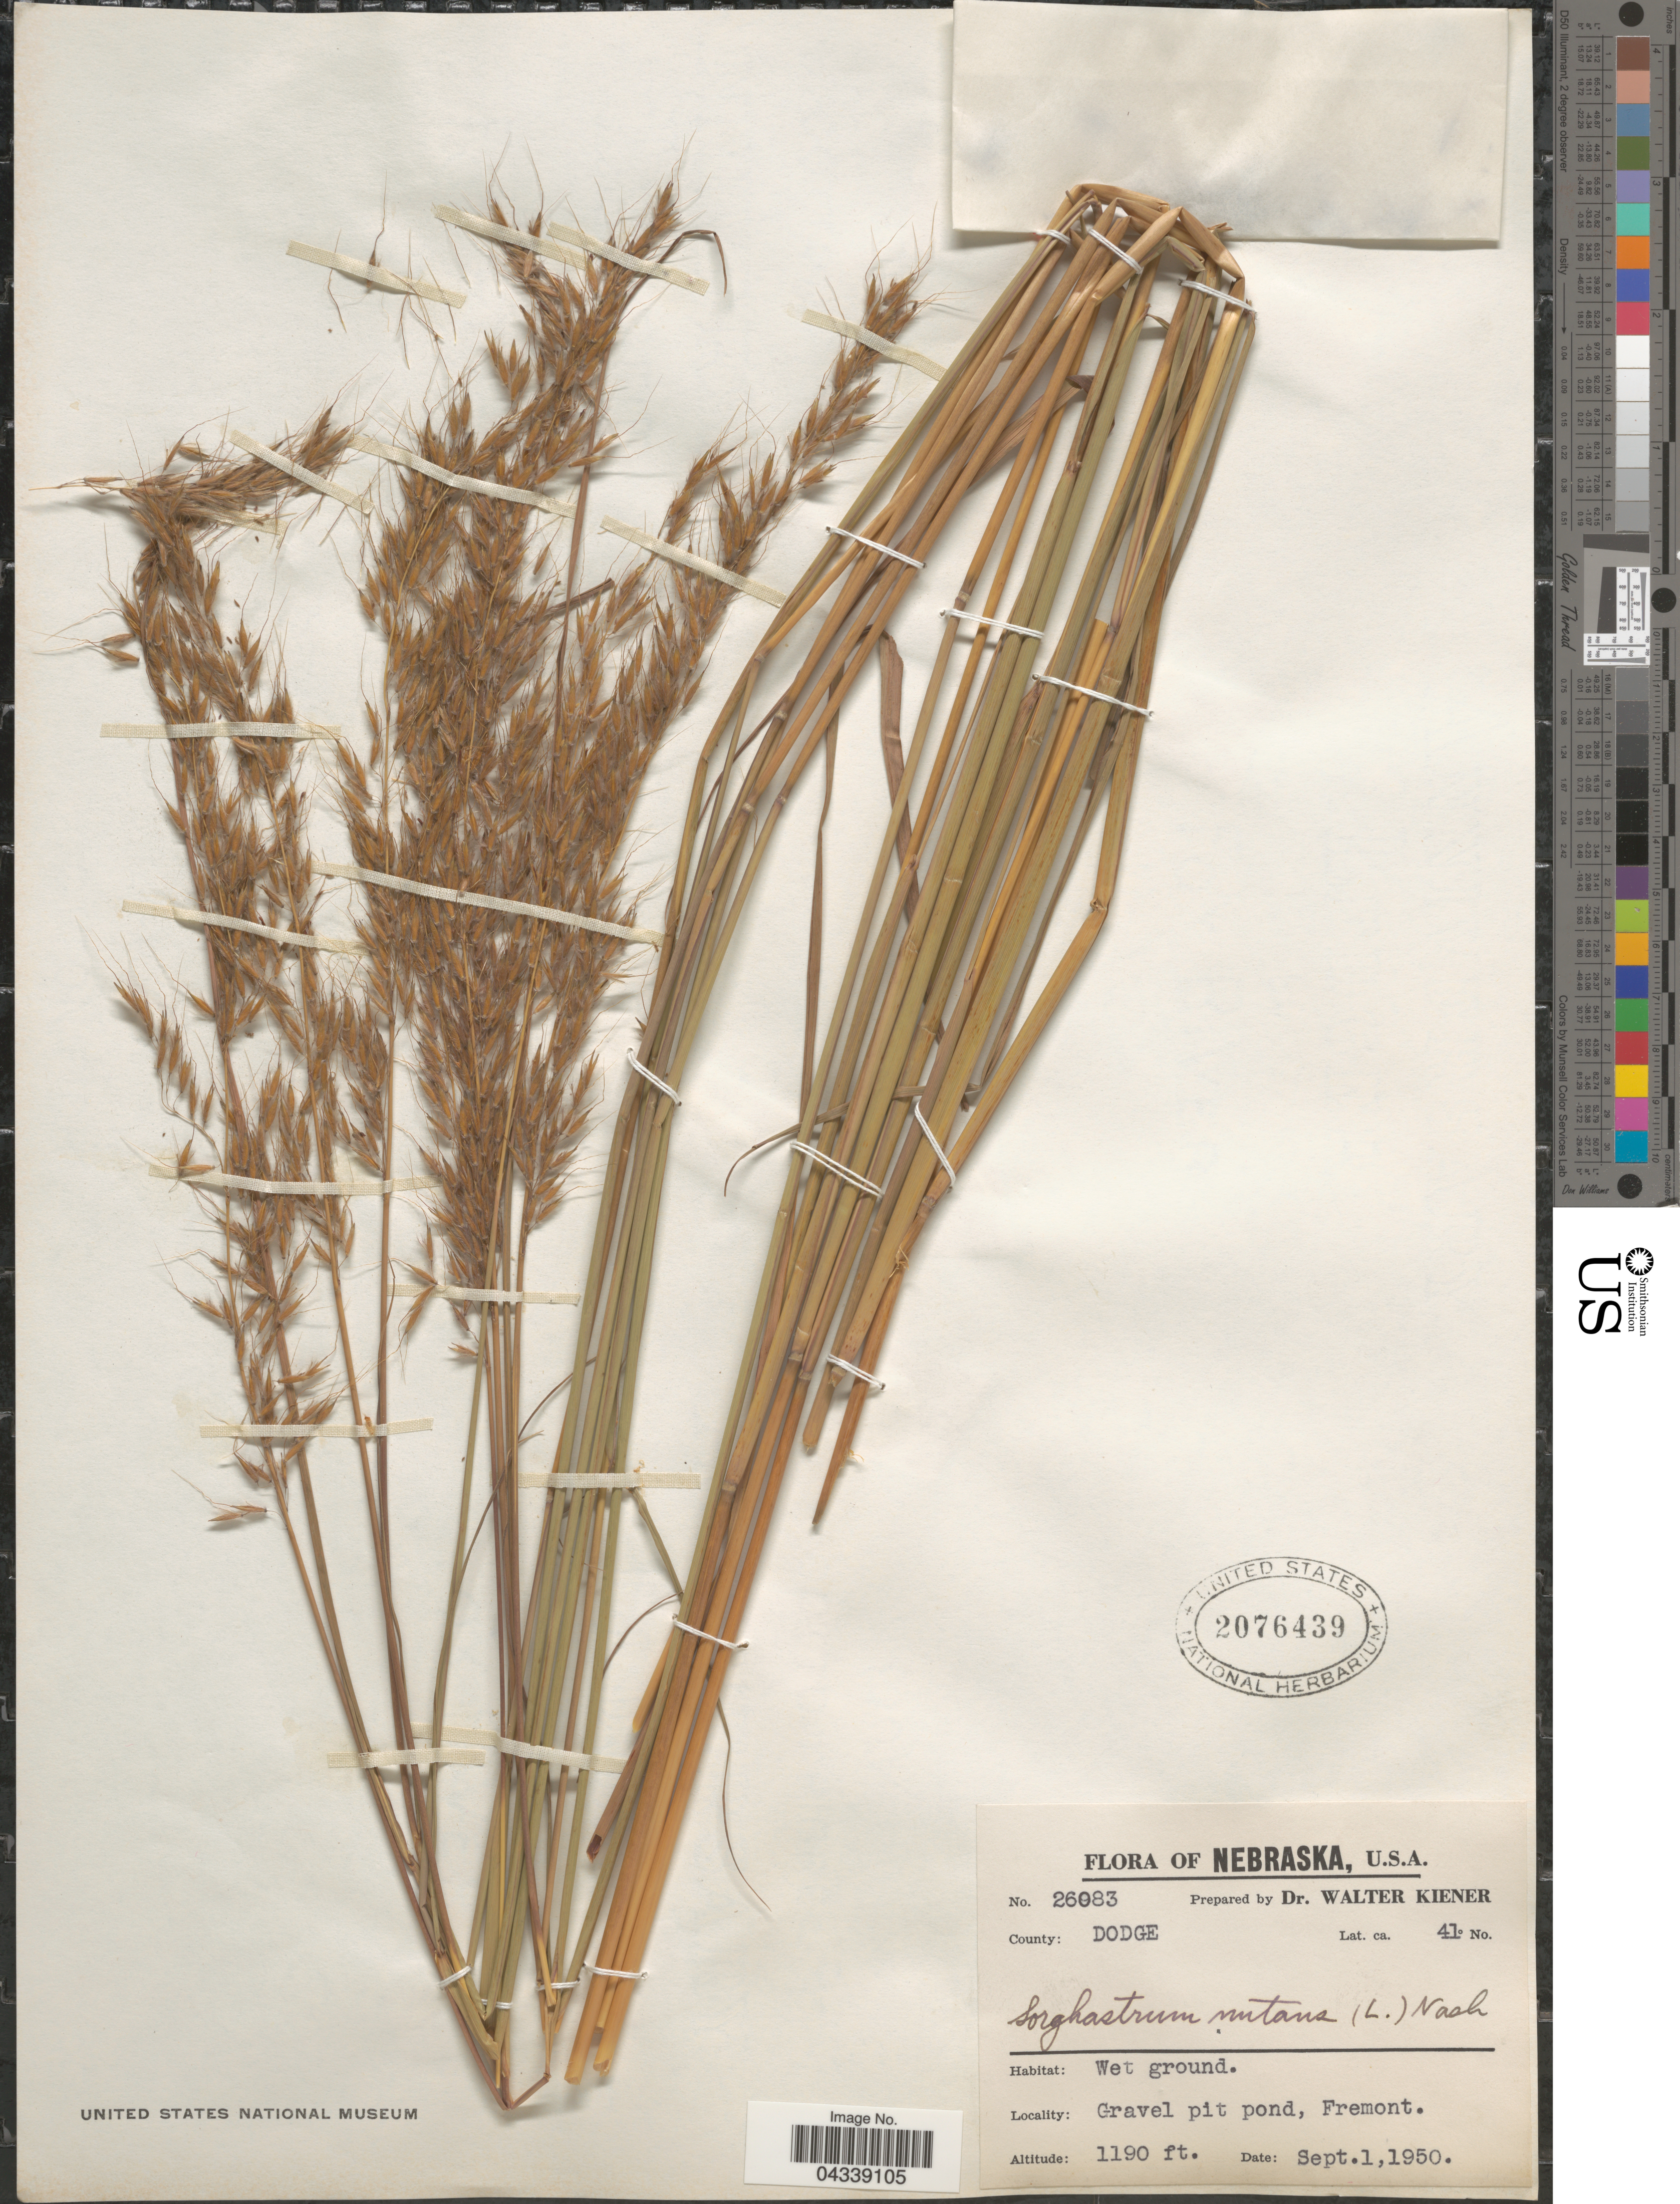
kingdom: Plantae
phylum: Tracheophyta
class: Liliopsida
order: Poales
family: Poaceae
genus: Sorghastrum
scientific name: Sorghastrum nutans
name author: (L.) Nash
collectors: W. Kiener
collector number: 26083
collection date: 1950-09-01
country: United States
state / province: Nebraska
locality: County: Dodge. Wet ground. Gravel pit pond, Fremont.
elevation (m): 363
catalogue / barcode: US 2076439